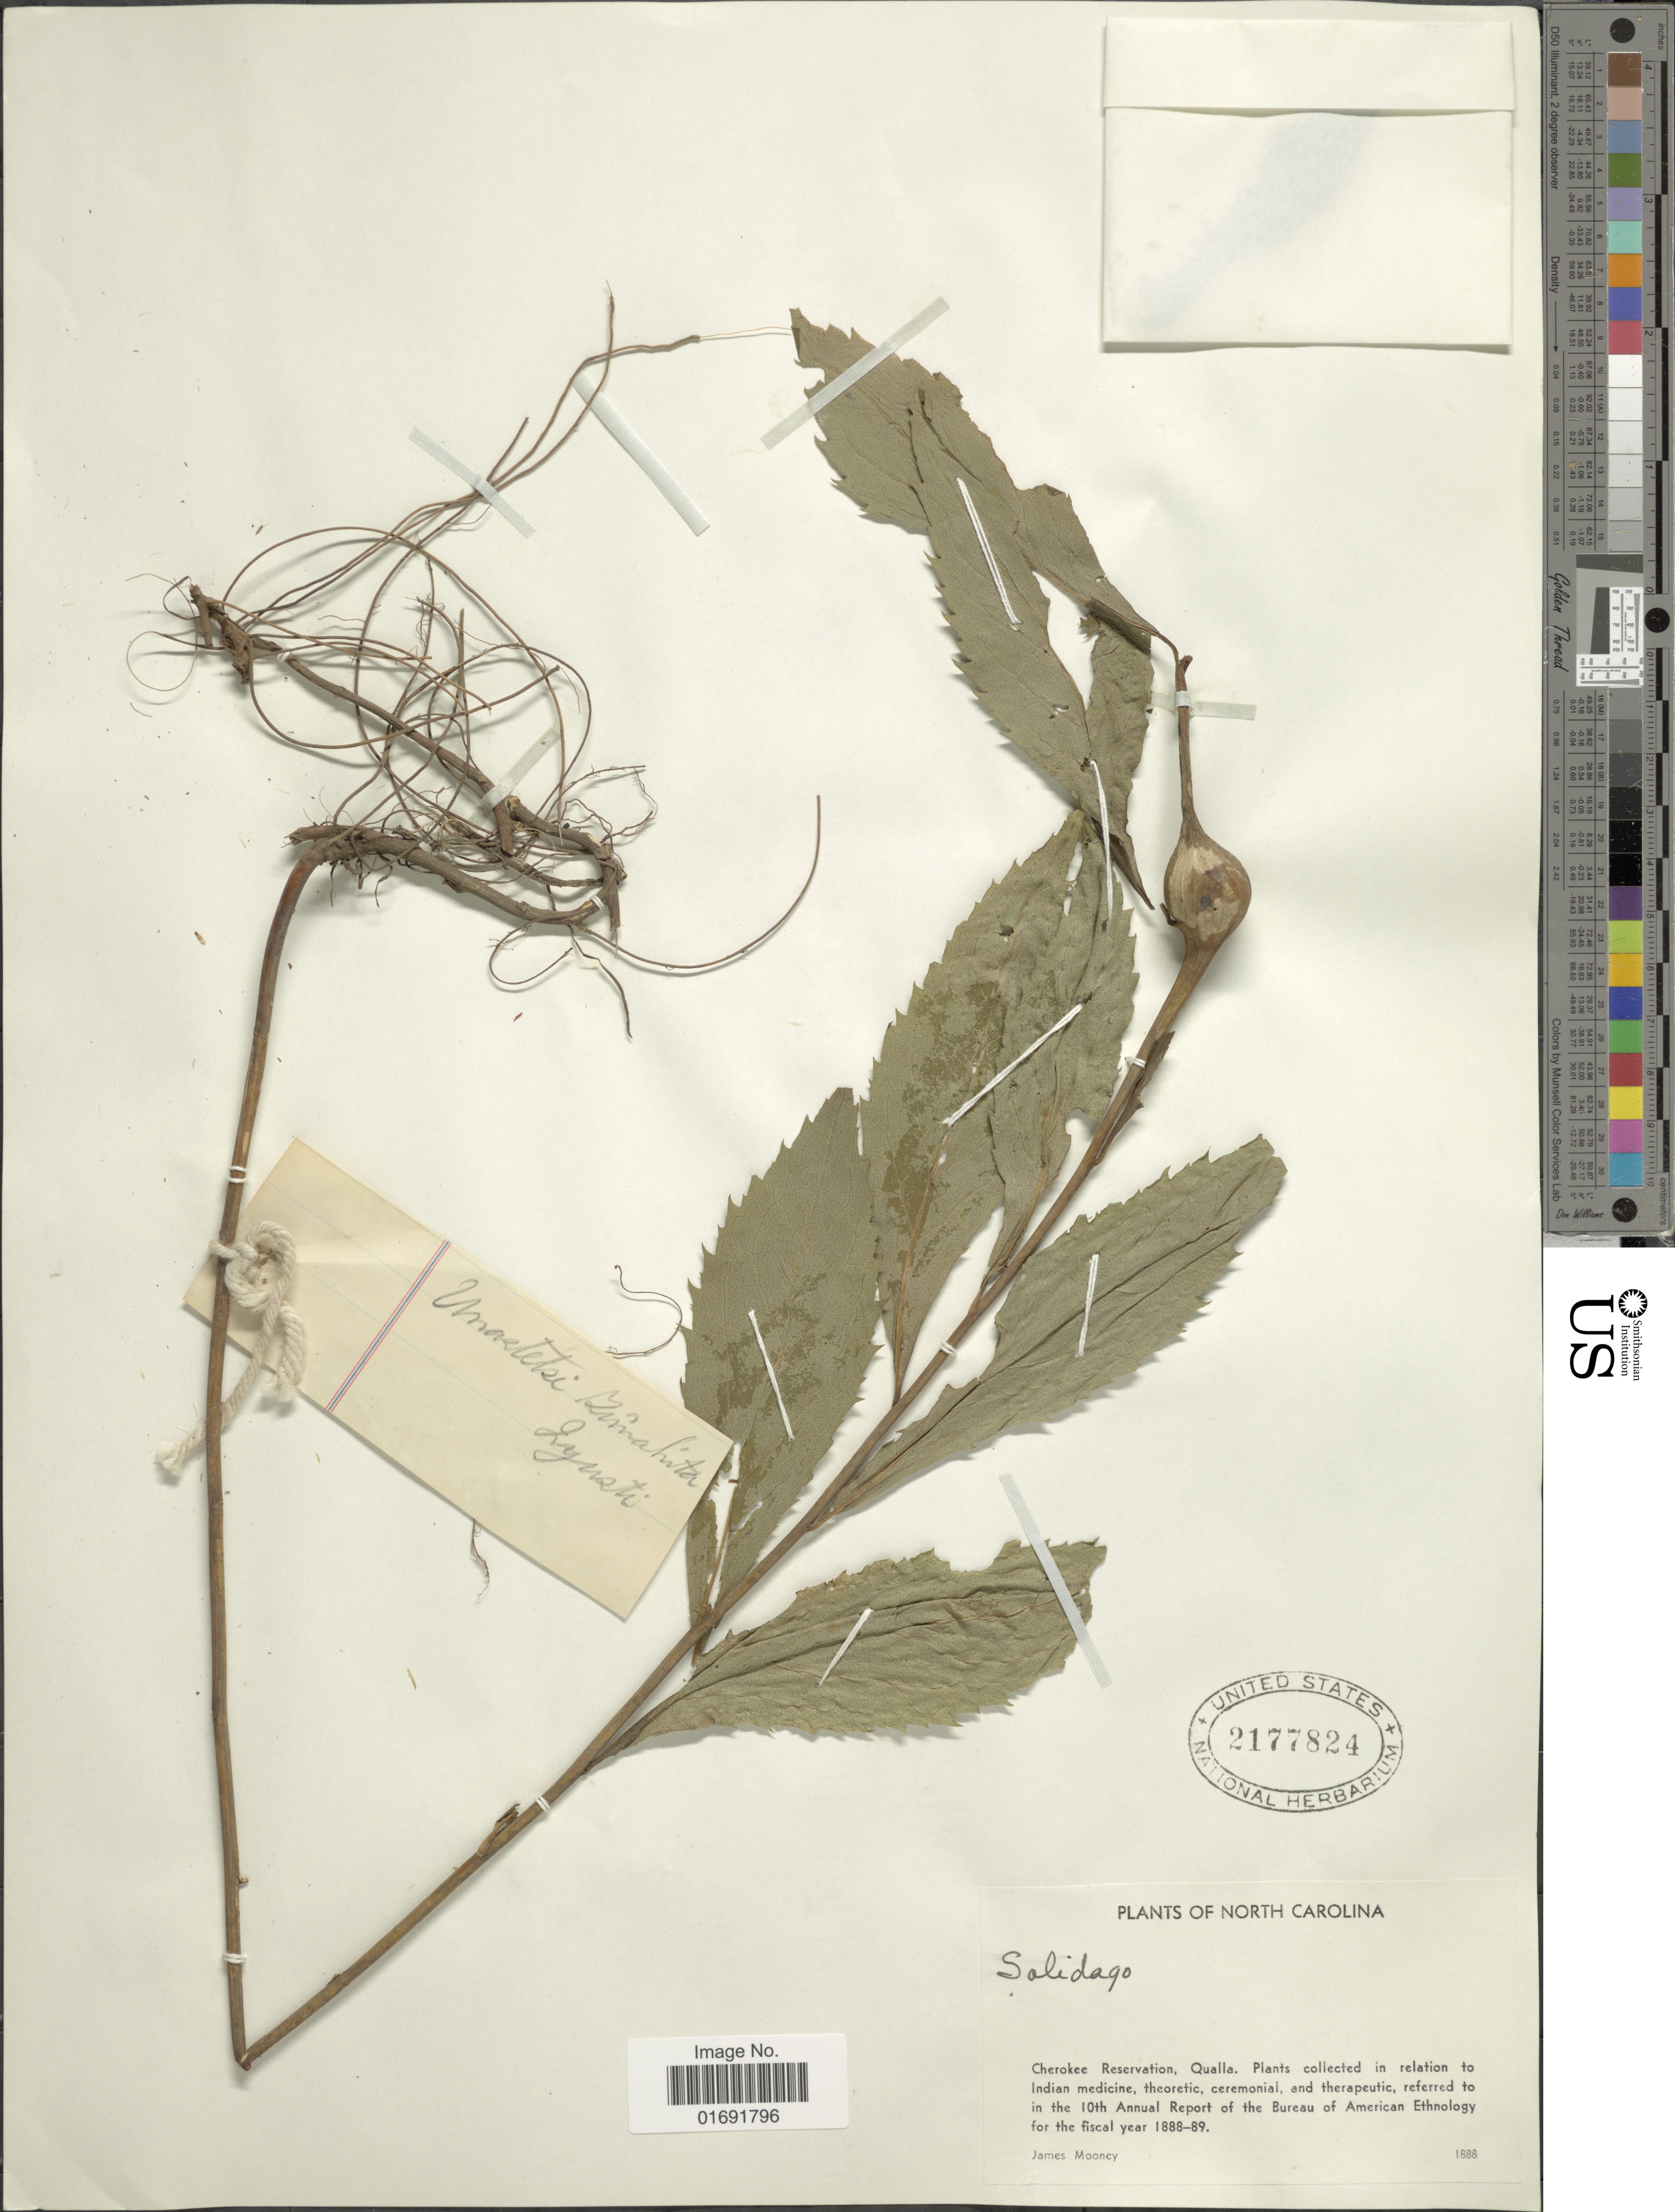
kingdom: Plantae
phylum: Tracheophyta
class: Magnoliopsida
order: Asterales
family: Asteraceae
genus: Solidago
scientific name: Solidago sp.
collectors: J. Mooney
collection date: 1888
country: United States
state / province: North Carolina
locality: Cherokee Reservation, Qualla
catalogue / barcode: US 2177824